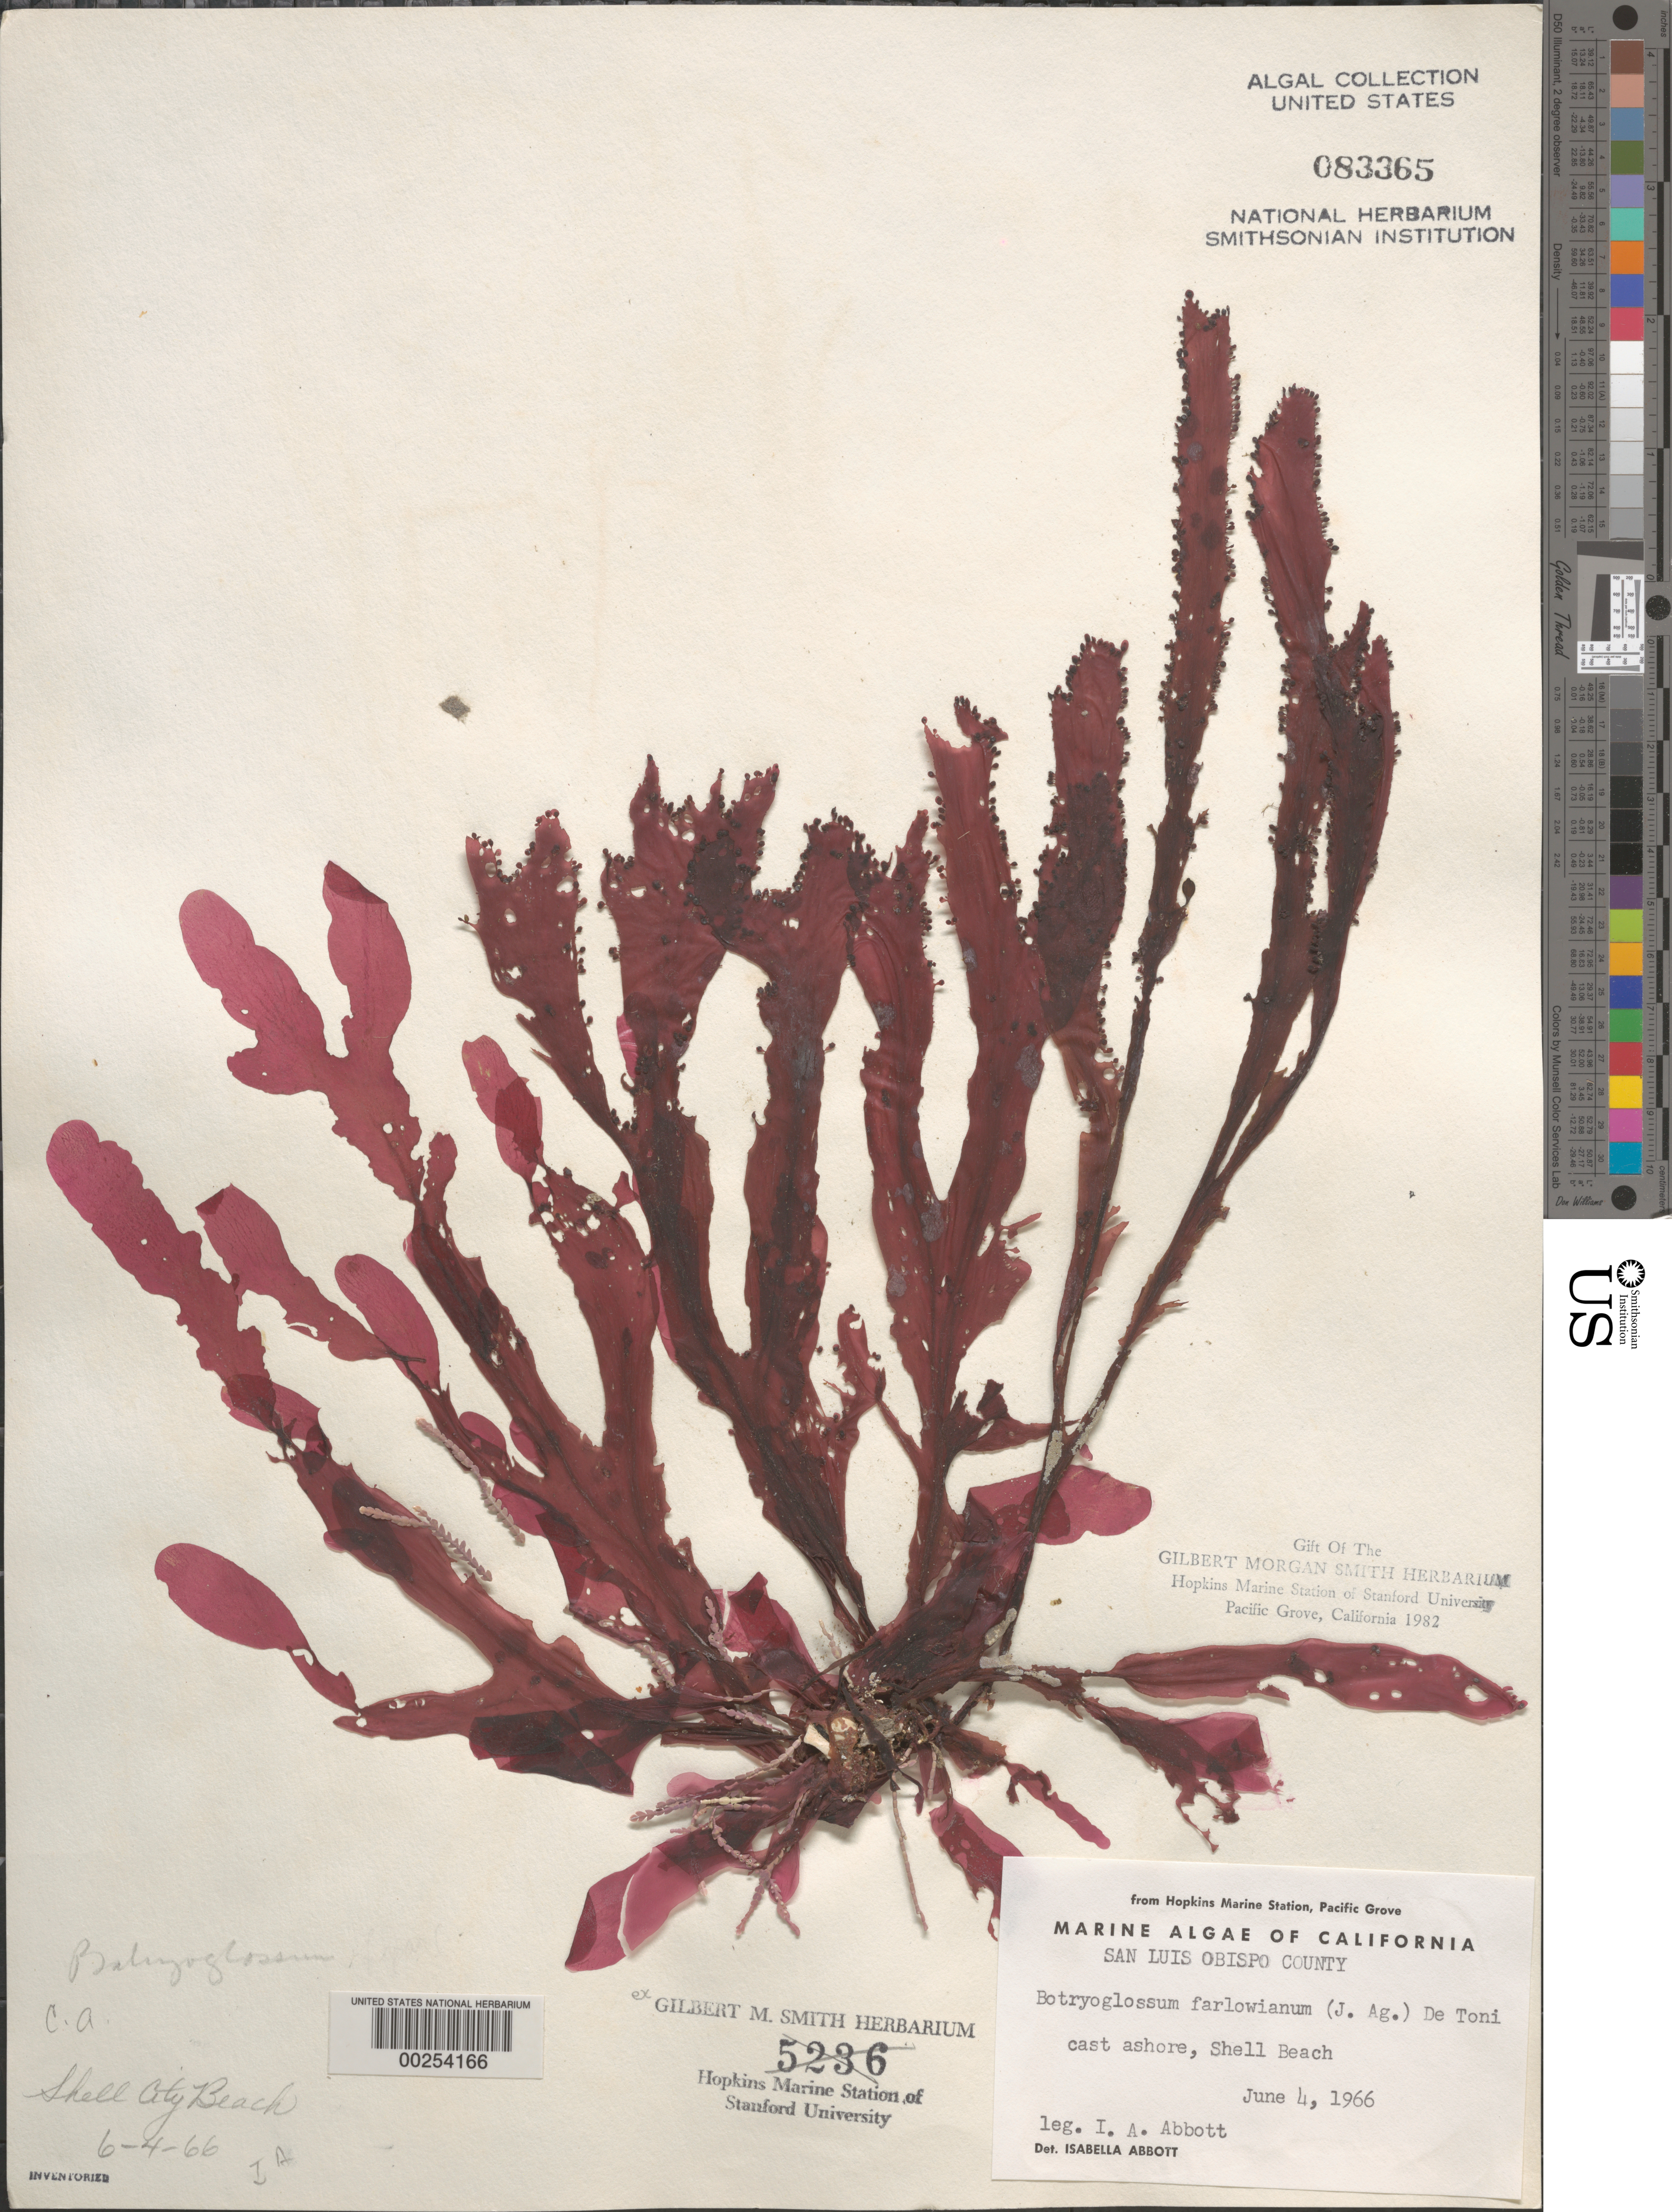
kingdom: Plantae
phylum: Rhodophyta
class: Florideophyceae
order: Ceramiales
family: Delesseriaceae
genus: Botryoglossum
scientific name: Botryoglossum farlowianum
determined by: Abbott, Isabella A.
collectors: I. A. Abbott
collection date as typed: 04 Jun 1964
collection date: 1964-06-04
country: United States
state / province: California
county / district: San Luis Obispo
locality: Shell Beach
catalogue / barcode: US 83365